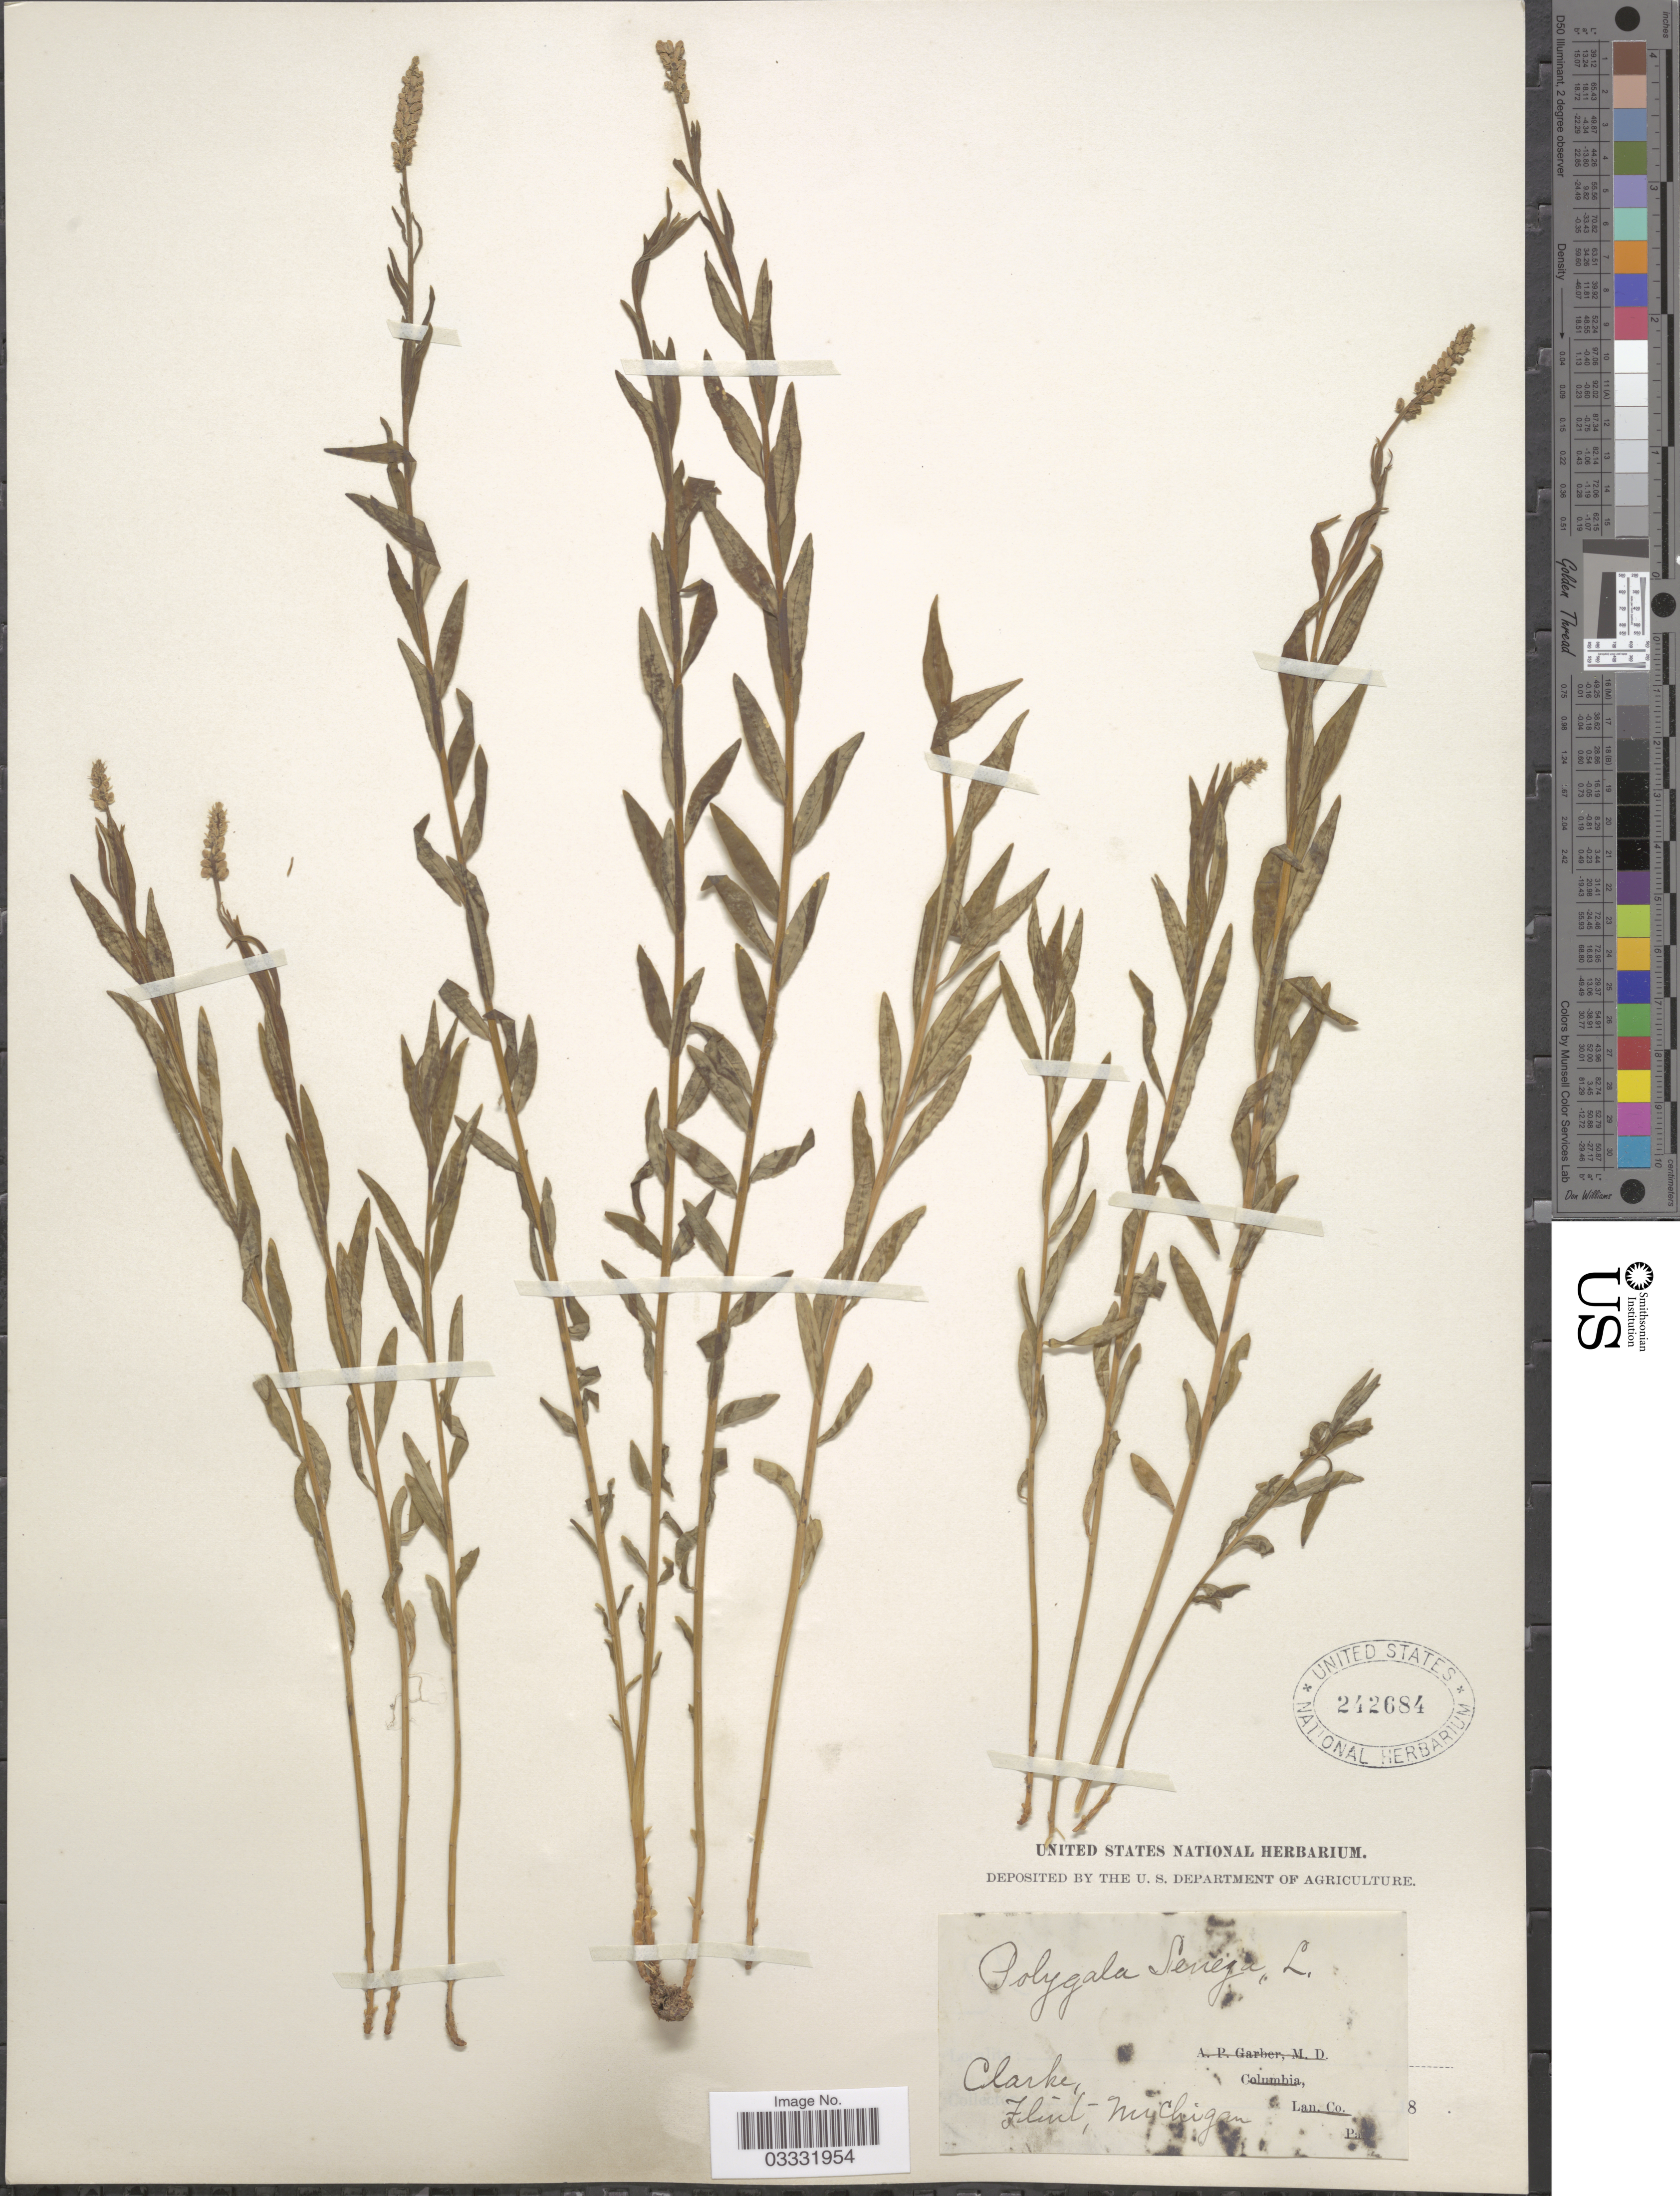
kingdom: Plantae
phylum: Tracheophyta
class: Magnoliopsida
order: Fabales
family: Polygalaceae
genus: Polygala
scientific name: Polygala senega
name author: L.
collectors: Clarke, --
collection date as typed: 18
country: United States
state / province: Michigan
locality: Flint.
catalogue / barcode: US 242684